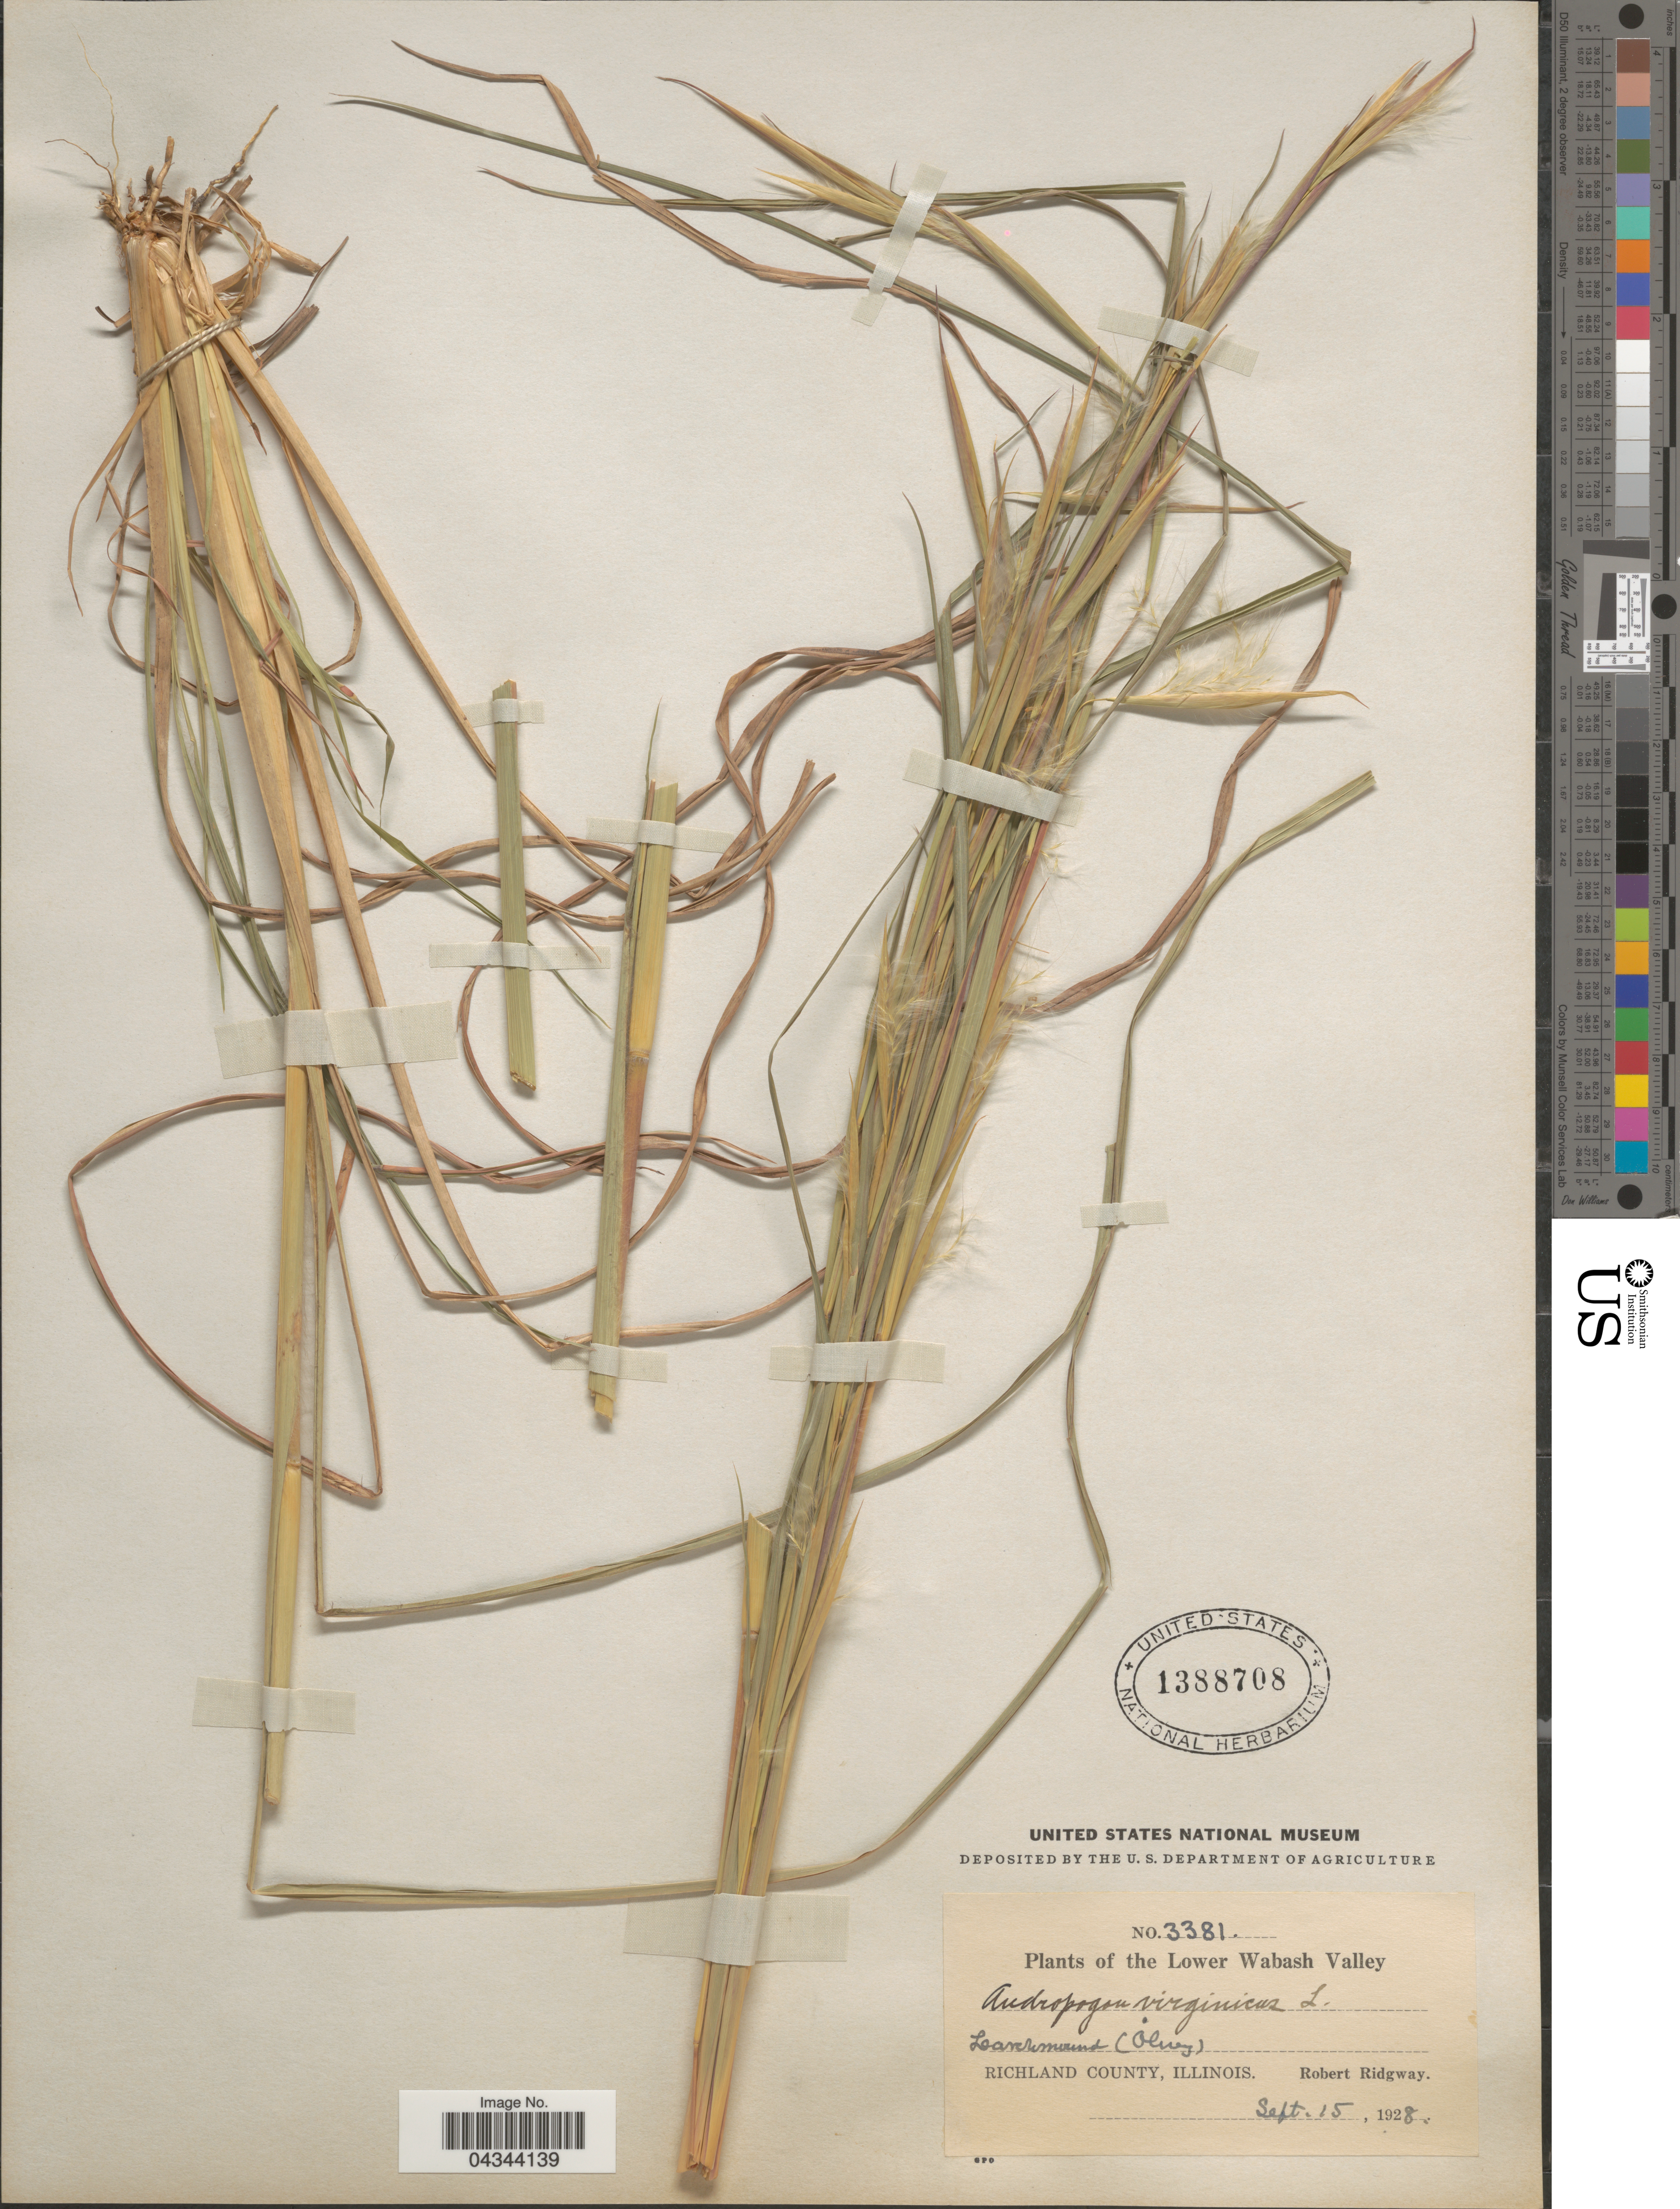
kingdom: Plantae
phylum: Tracheophyta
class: Liliopsida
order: Poales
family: Poaceae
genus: Andropogon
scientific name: Andropogon virginicus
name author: L.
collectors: R. Ridgway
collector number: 3381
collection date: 1928-09-15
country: United States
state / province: Illinois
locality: The Lower Wabash Valley. Richland County.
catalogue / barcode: US 1388708